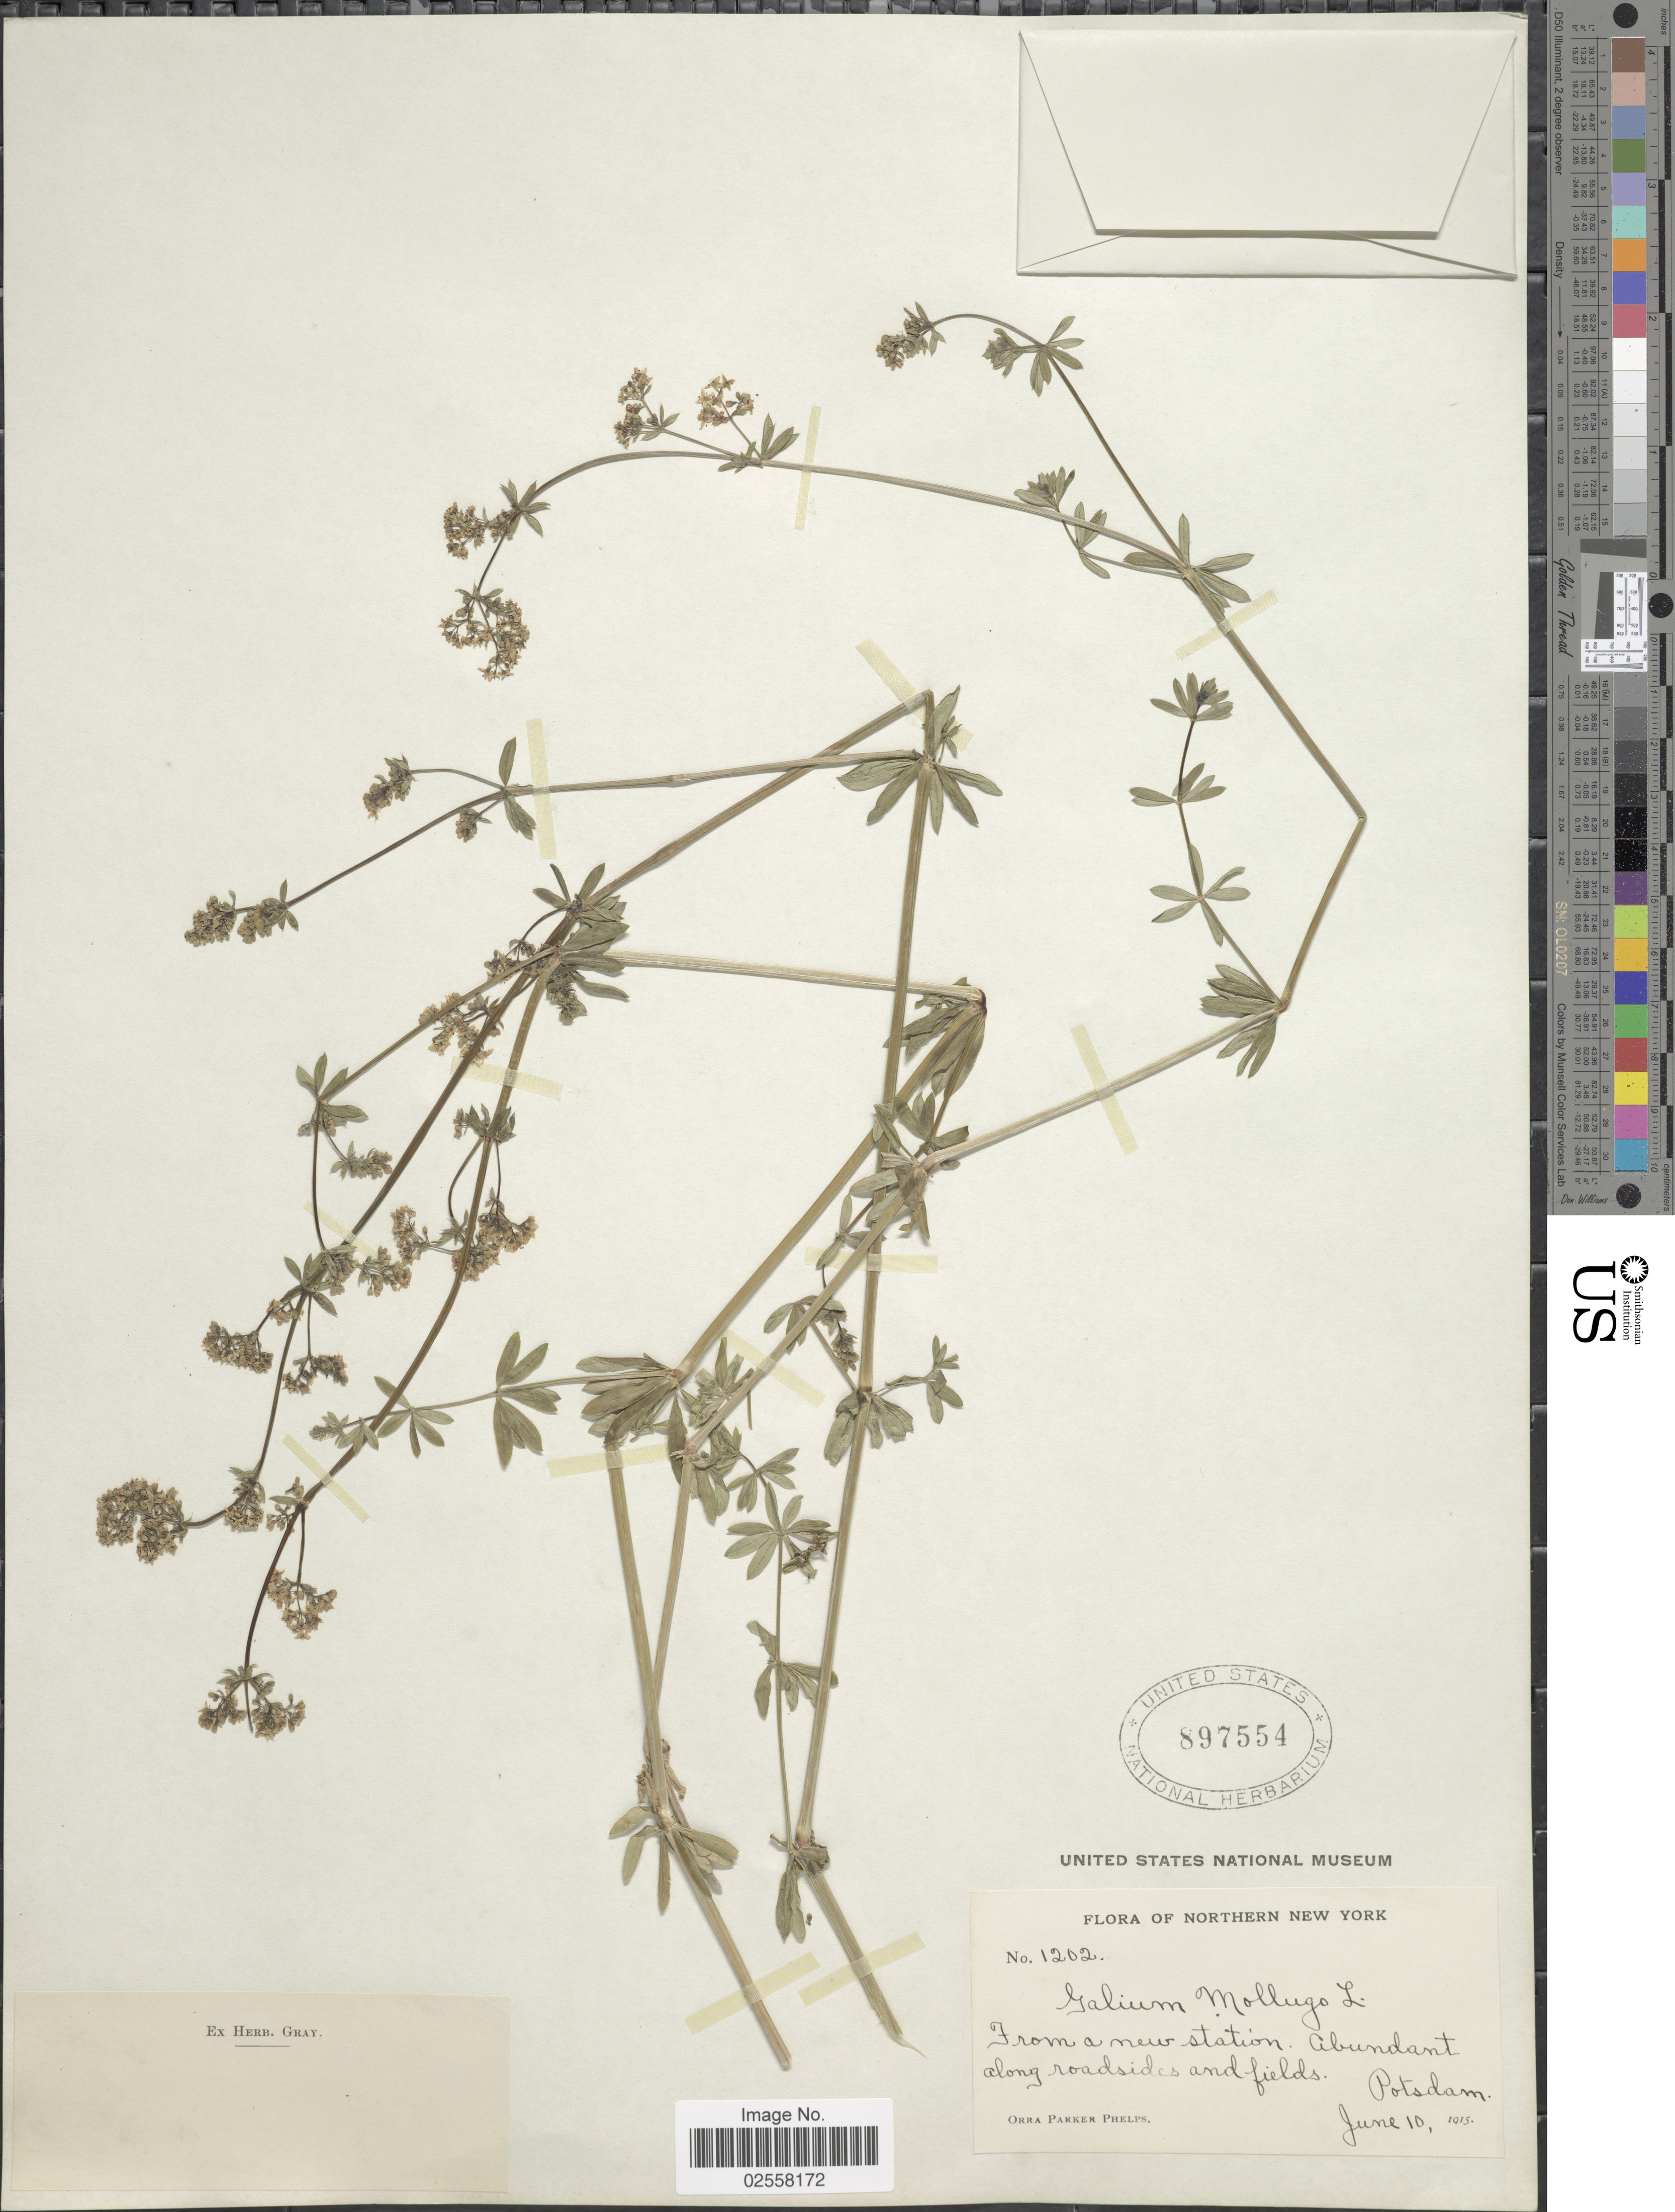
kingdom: Plantae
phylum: Tracheophyta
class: Magnoliopsida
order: Gentianales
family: Rubiaceae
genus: Galium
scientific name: Galium mollugo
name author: L.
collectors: O. P. Phelps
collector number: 1202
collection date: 1915-06-10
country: United States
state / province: New York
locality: Northern New York, From a new station. Abundant along raodsides and fields, Potsdam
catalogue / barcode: US 897554